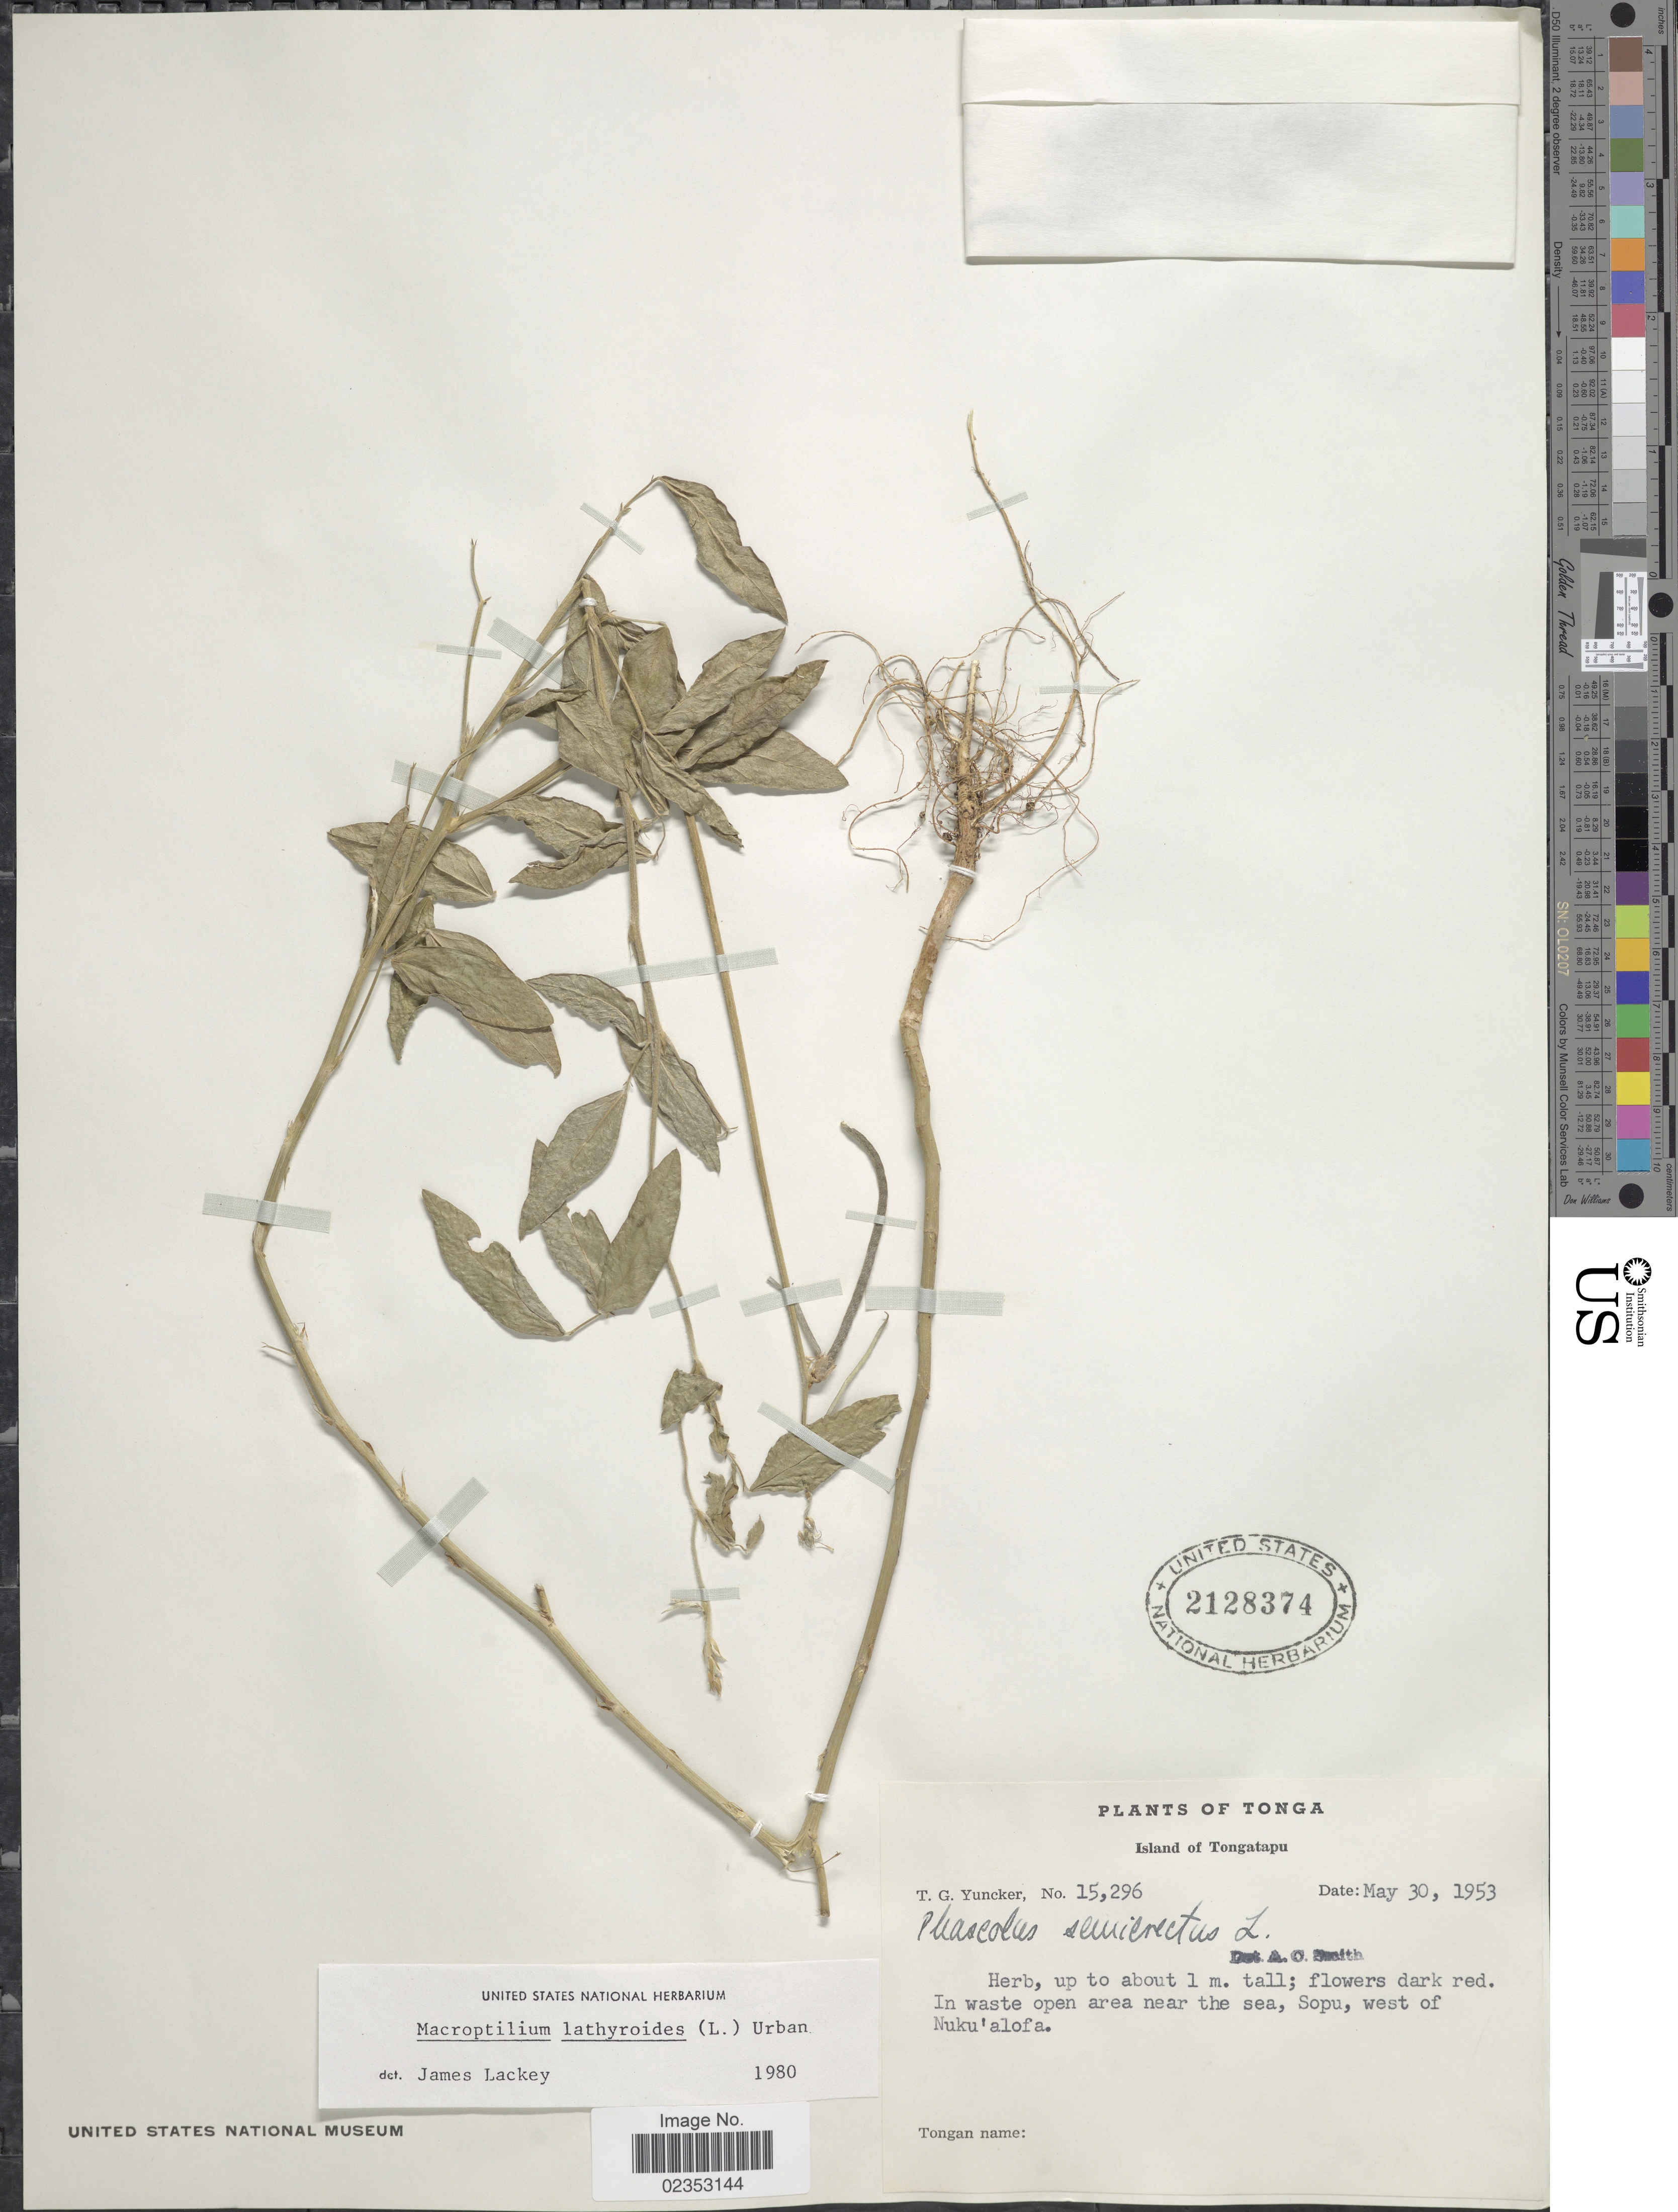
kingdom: Plantae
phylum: Tracheophyta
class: Magnoliopsida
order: Fabales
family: Fabaceae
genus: Macroptilium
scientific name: Macroptilium lathyroides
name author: (L.) Urb.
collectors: T. G. Yuncker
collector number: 15296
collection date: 1953-05-30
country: Tonga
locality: Island of Tongatapu. In waste open area near the sea, Sopu, west of Nuku'alofa.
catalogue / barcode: US 2128374